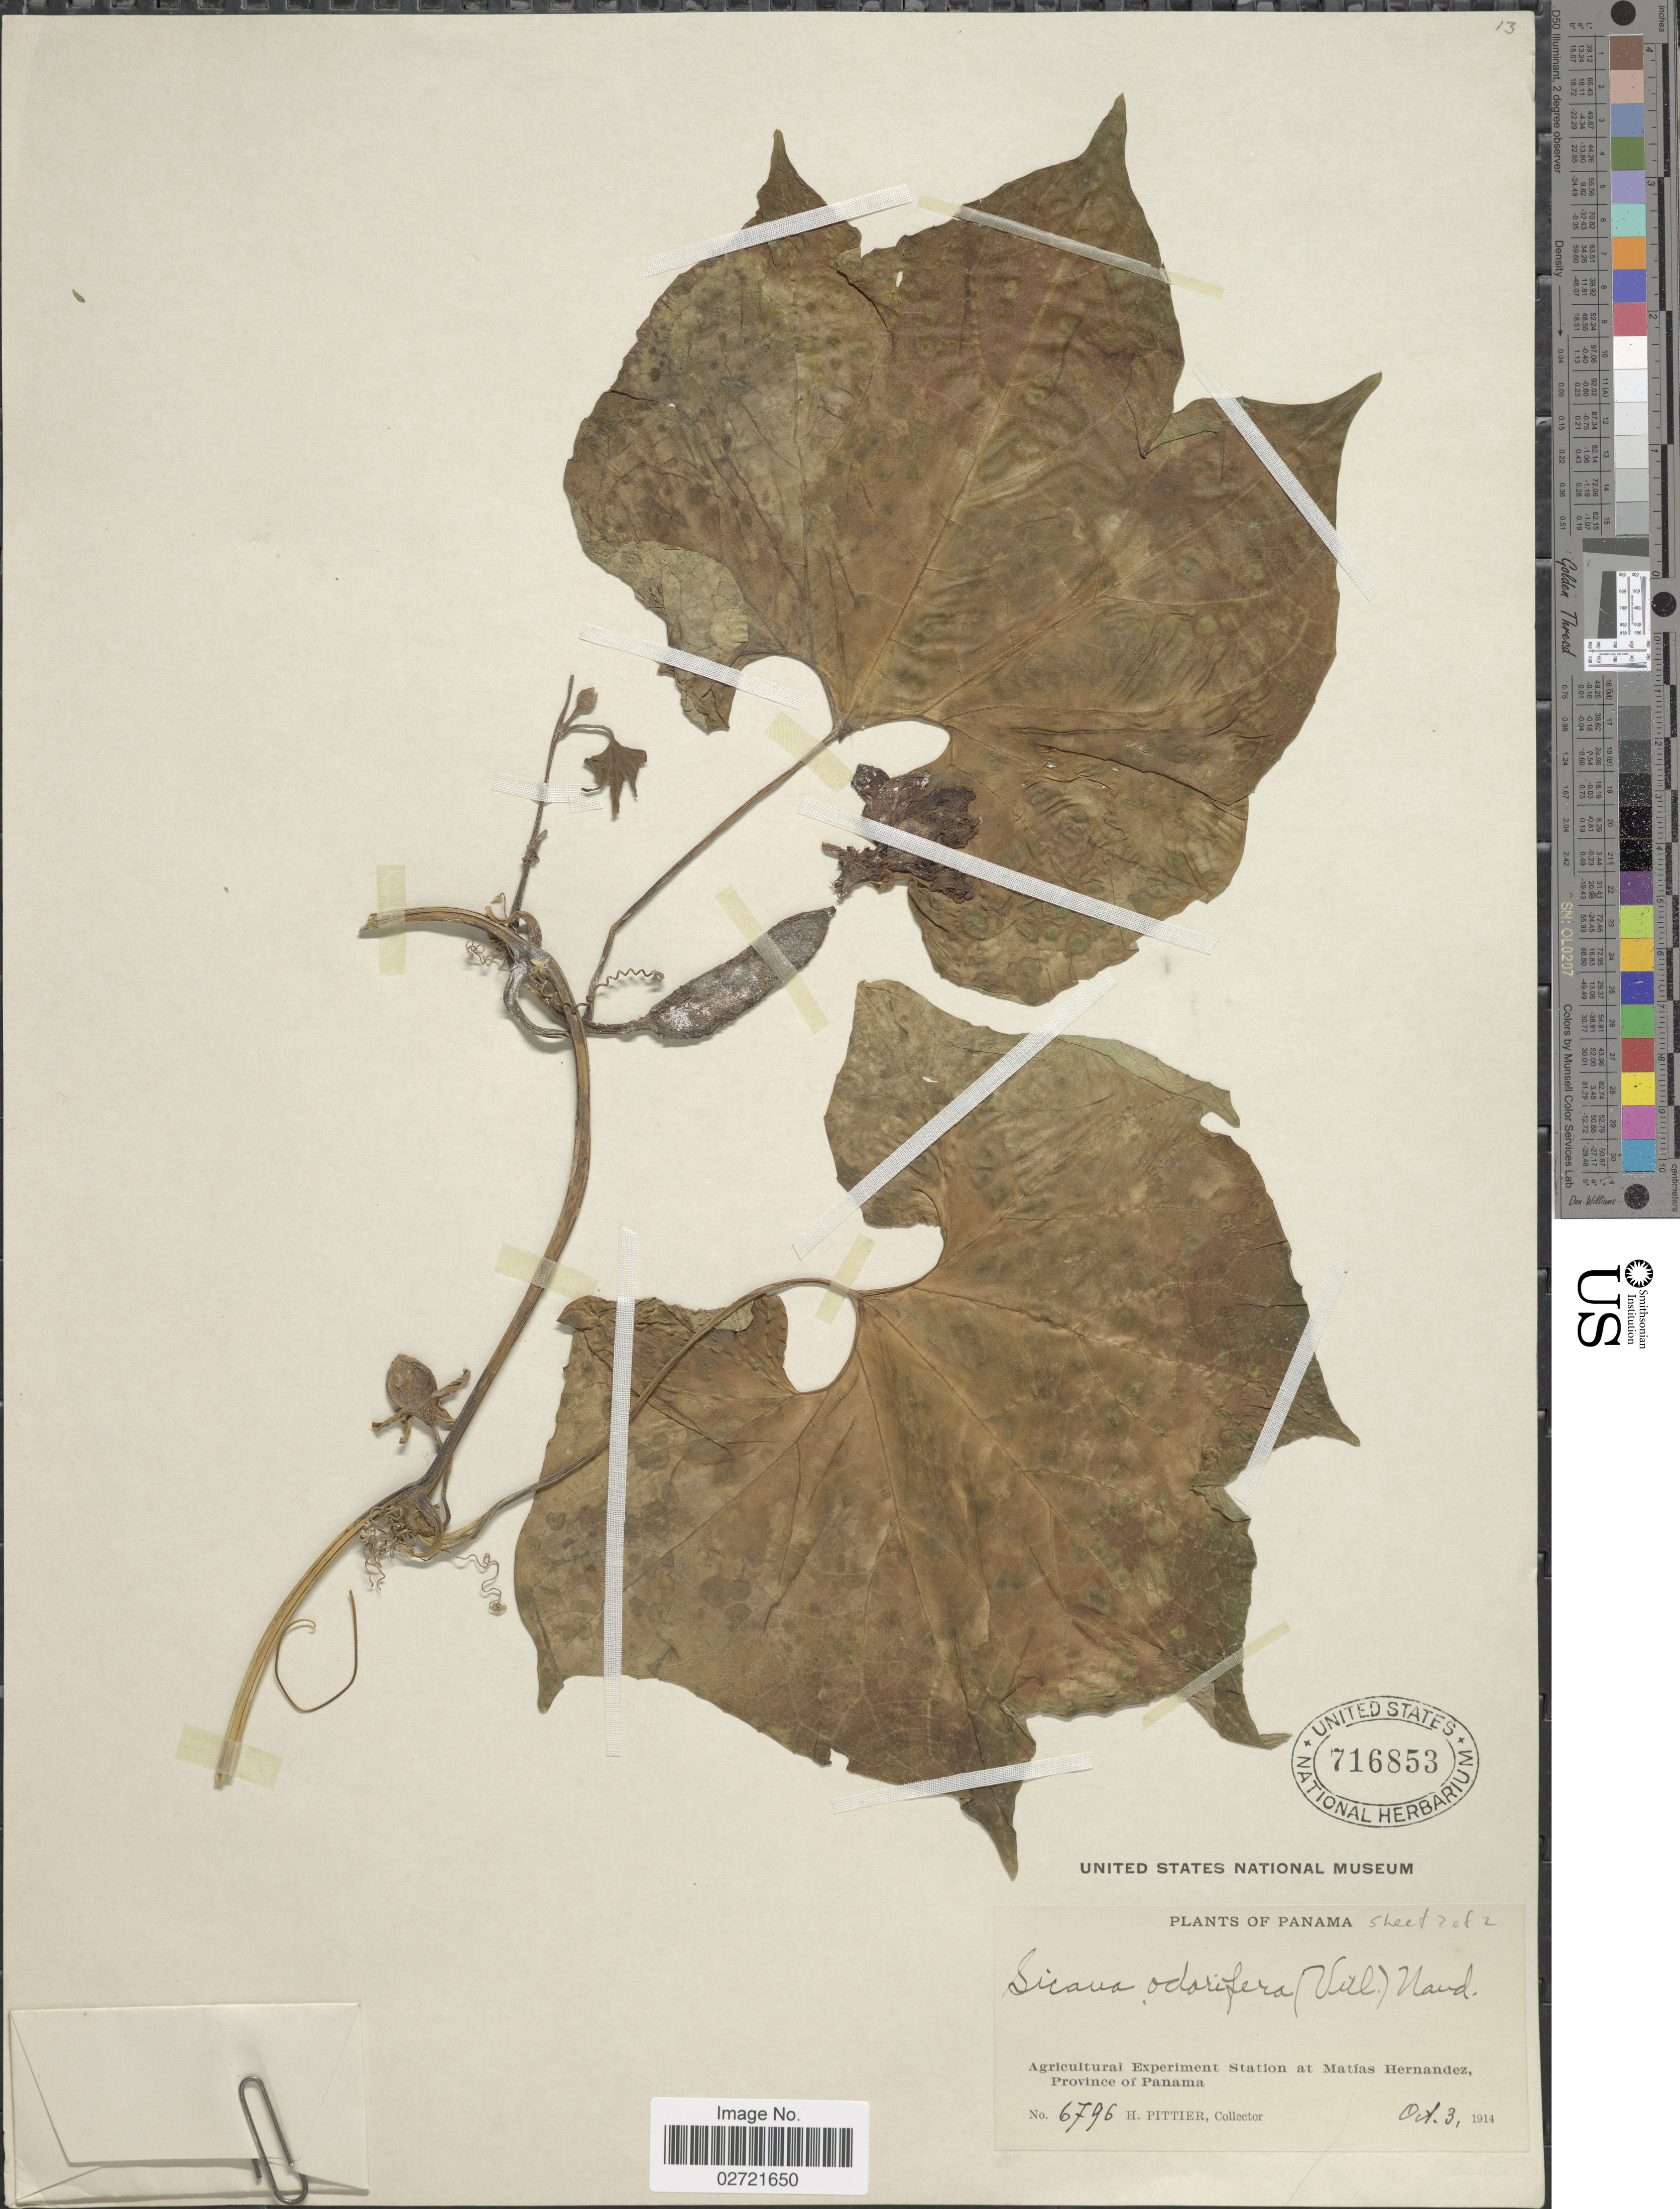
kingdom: Plantae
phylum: Tracheophyta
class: Magnoliopsida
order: Cucurbitales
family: Cucurbitaceae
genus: Sicana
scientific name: Sicana odorifera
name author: (Vell.) Naudin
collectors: H. F. Pittier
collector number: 6796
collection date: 1914-10-03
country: Panama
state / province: Panamá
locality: Agriculture Experiment Station at Matias Hernandez, Province of Panama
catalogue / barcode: US 716853